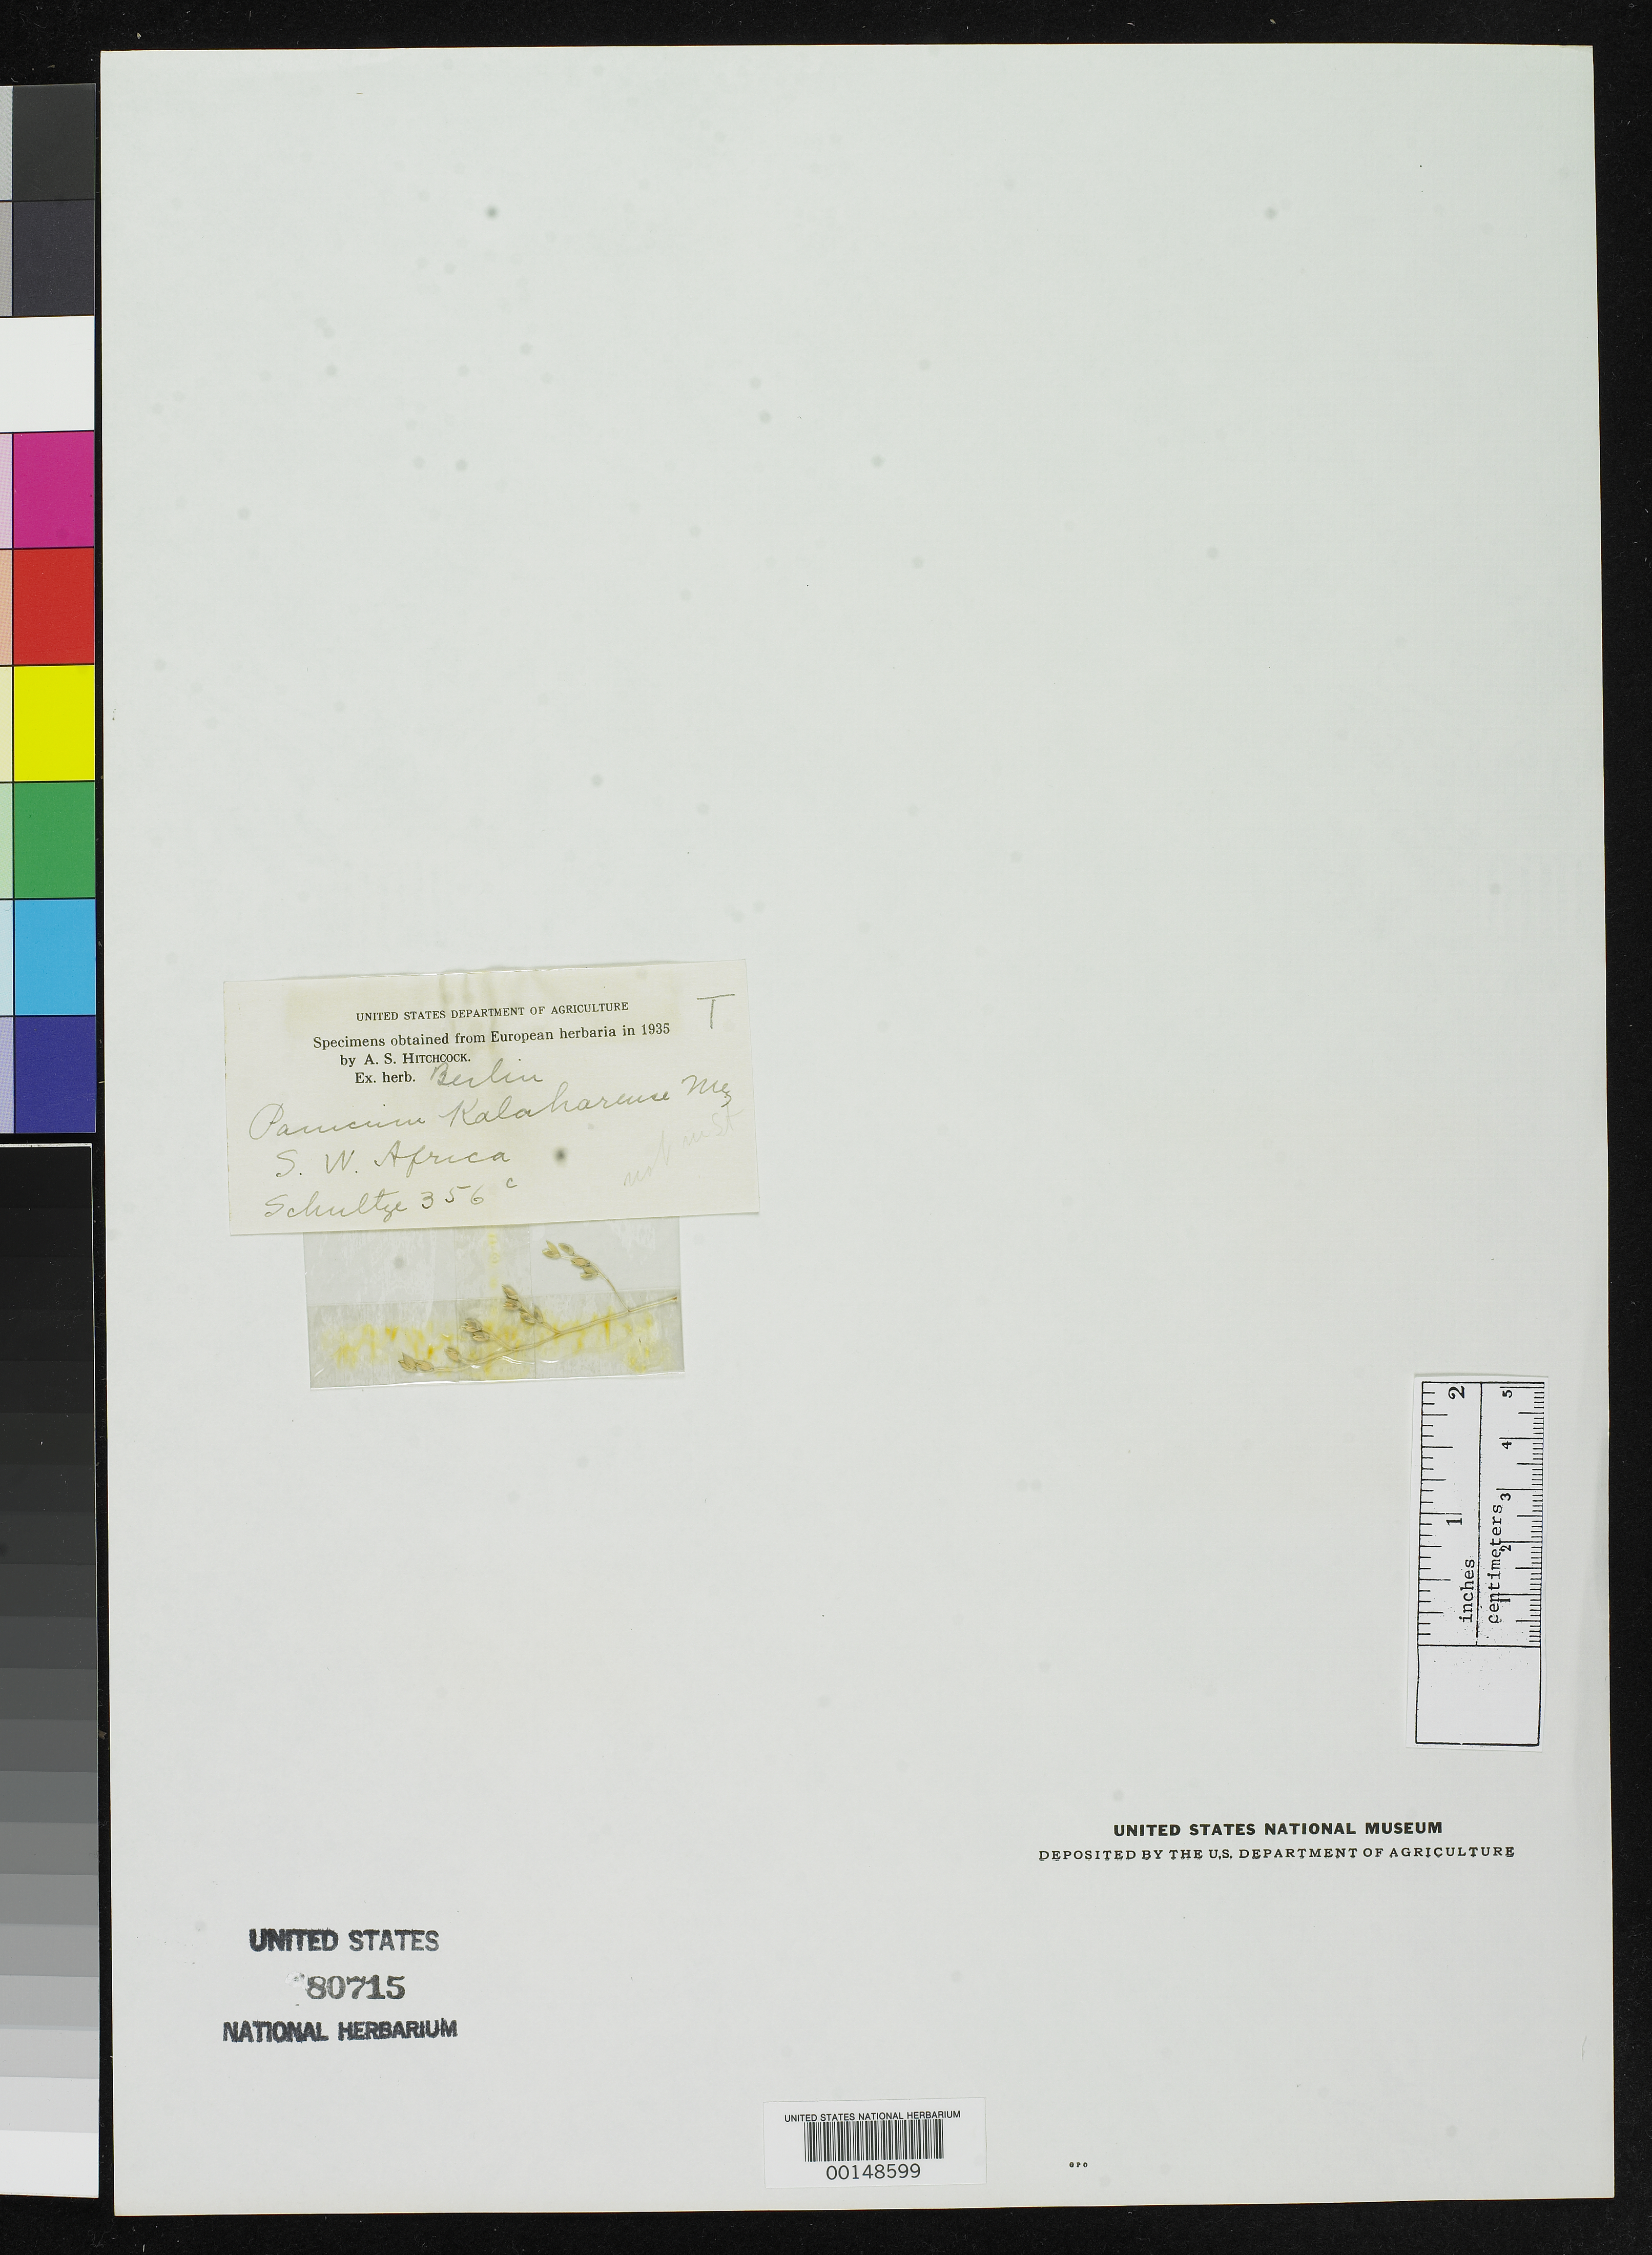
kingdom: Plantae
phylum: Tracheophyta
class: Liliopsida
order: Poales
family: Poaceae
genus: Panicum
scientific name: Panicum kalaharense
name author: Mez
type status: Type Fragment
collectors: -. Schultze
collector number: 356c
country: Namibia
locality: S.W. Africa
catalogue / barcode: US 80715